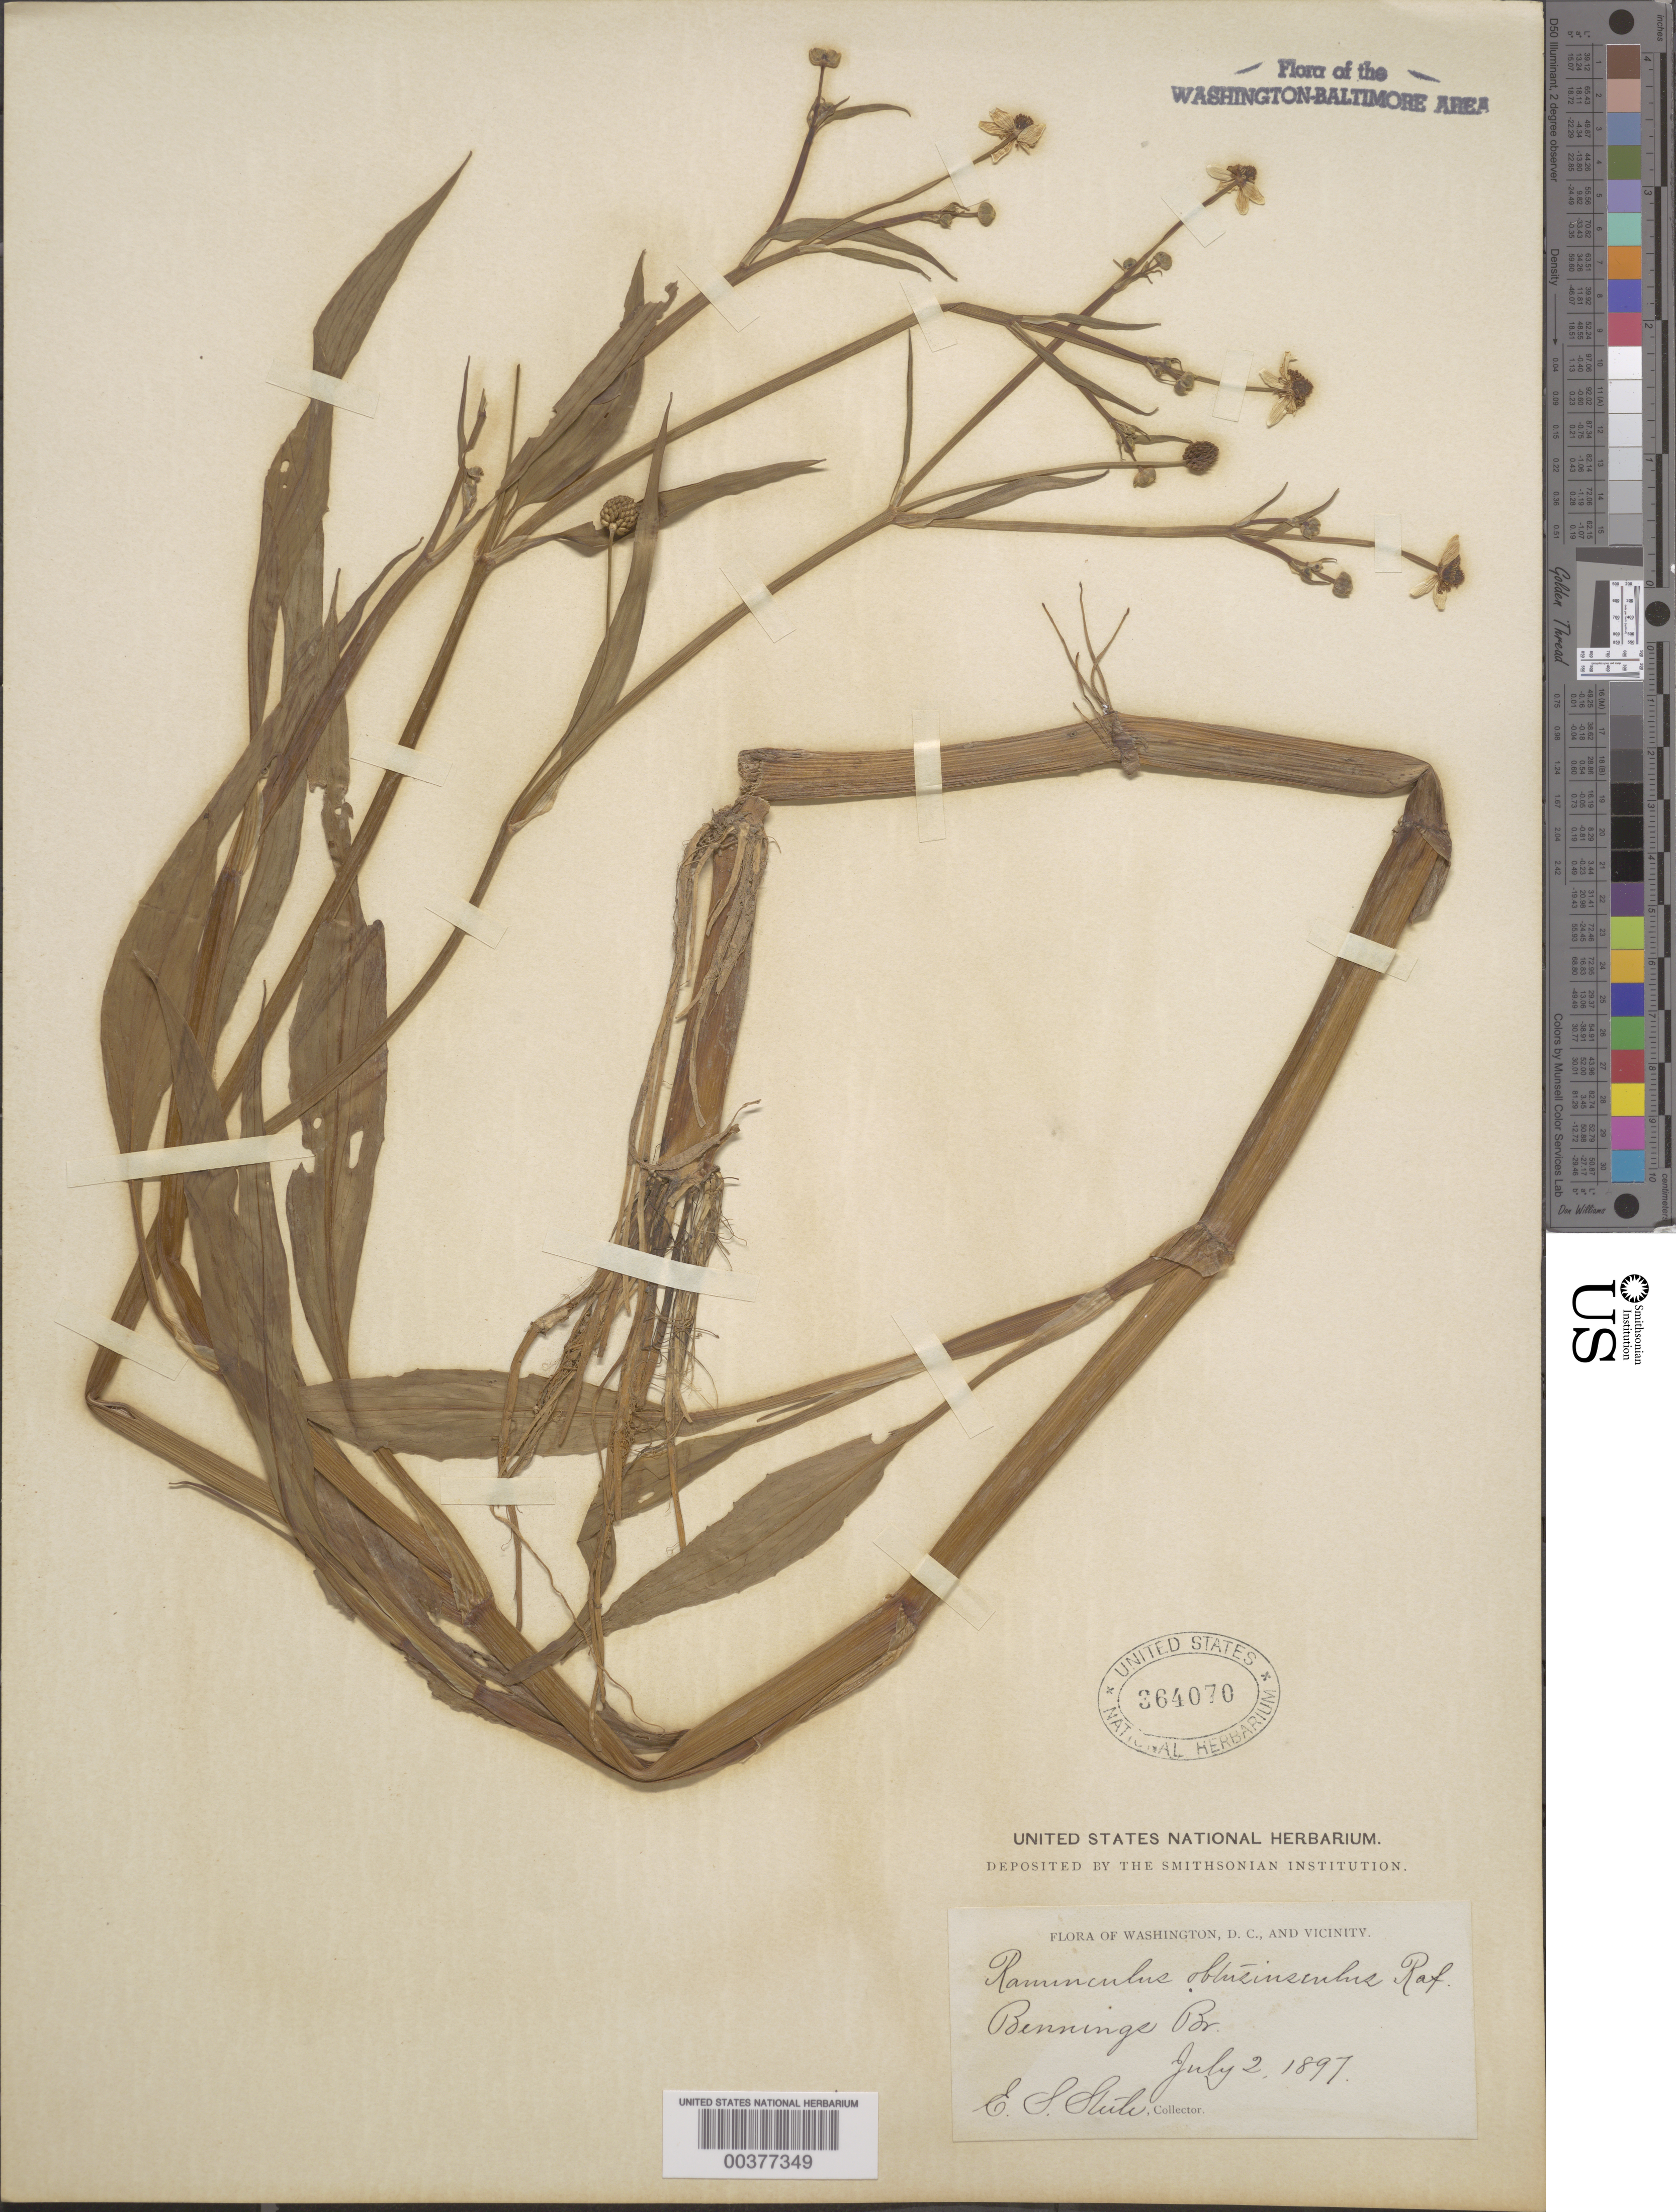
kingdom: Plantae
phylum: Tracheophyta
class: Magnoliopsida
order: Ranunculales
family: Ranunculaceae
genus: Ranunculus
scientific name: Ranunculus ambigens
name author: S. Watson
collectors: E. Steele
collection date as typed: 02 Jul 1897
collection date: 1897-07-02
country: United States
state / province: District of Columbia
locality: Bennings Bridge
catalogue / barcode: US 364070